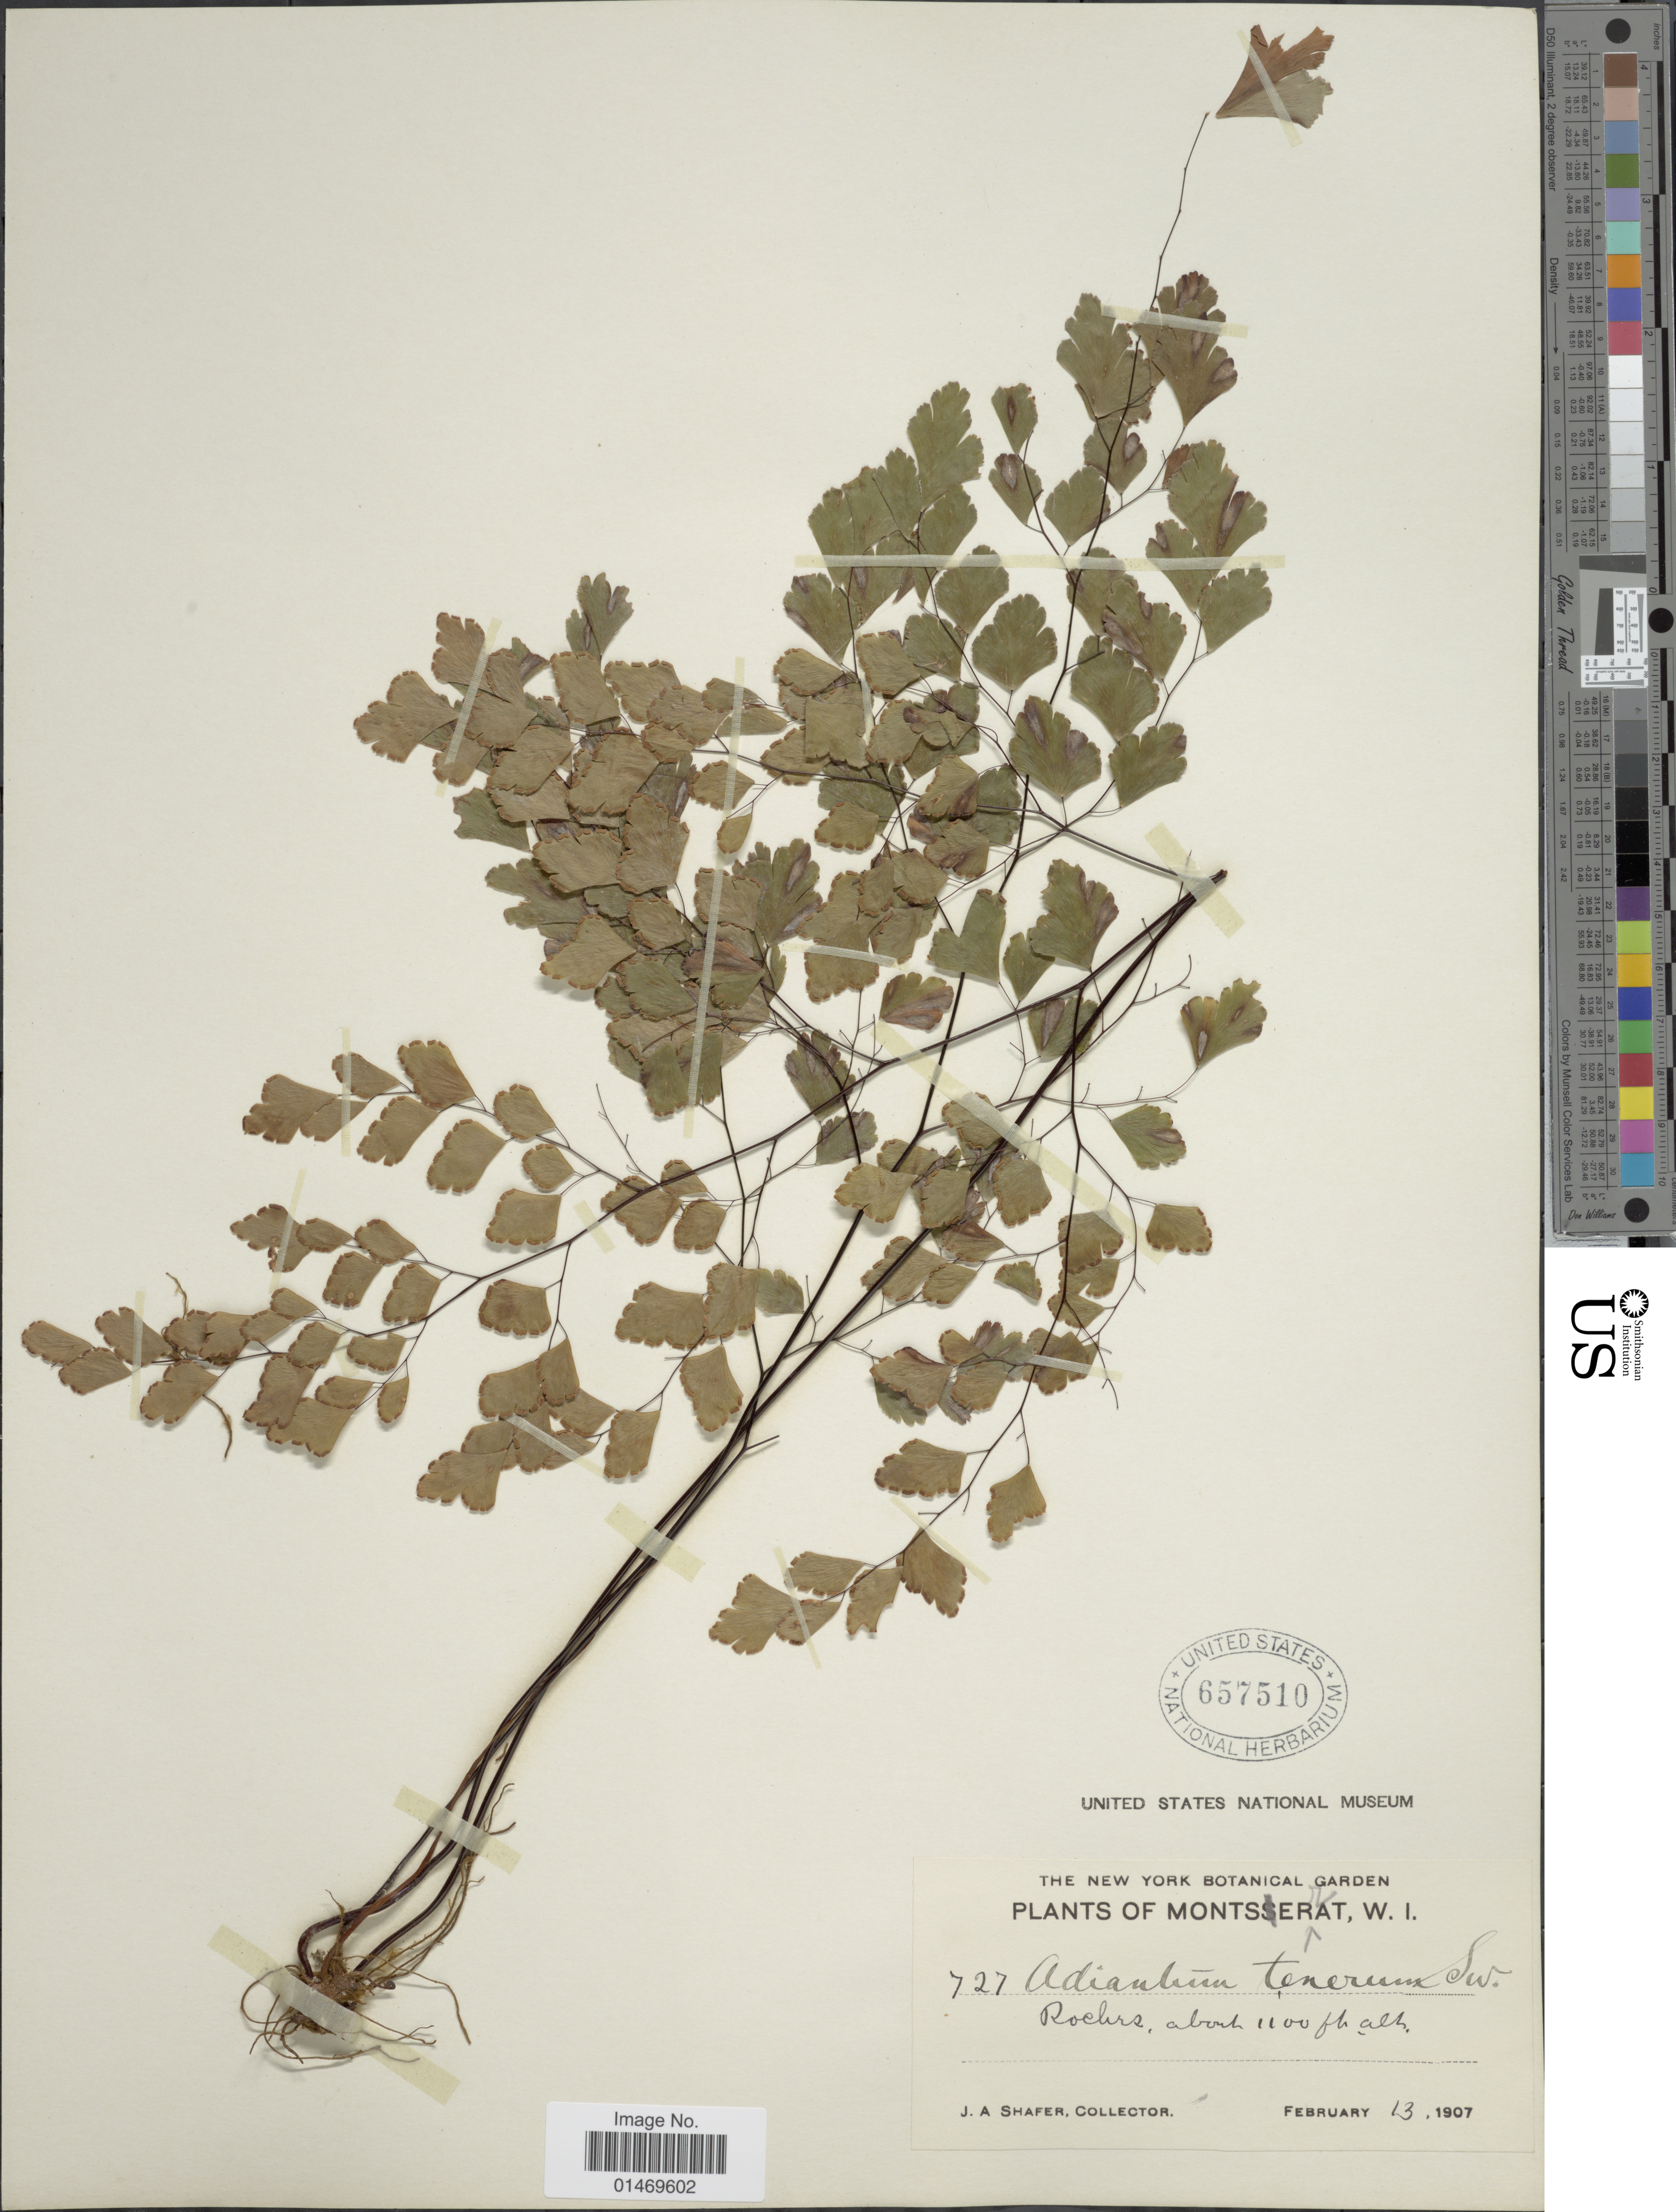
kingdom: Plantae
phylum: Tracheophyta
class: Polypodiopsida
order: Polypodiales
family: Pteridaceae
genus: Adiantum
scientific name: Adiantum tenerum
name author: Sw.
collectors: J. A. Shafer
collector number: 727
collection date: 1907-02-13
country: Montserrat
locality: Plants of Montserrat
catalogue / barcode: US 657510